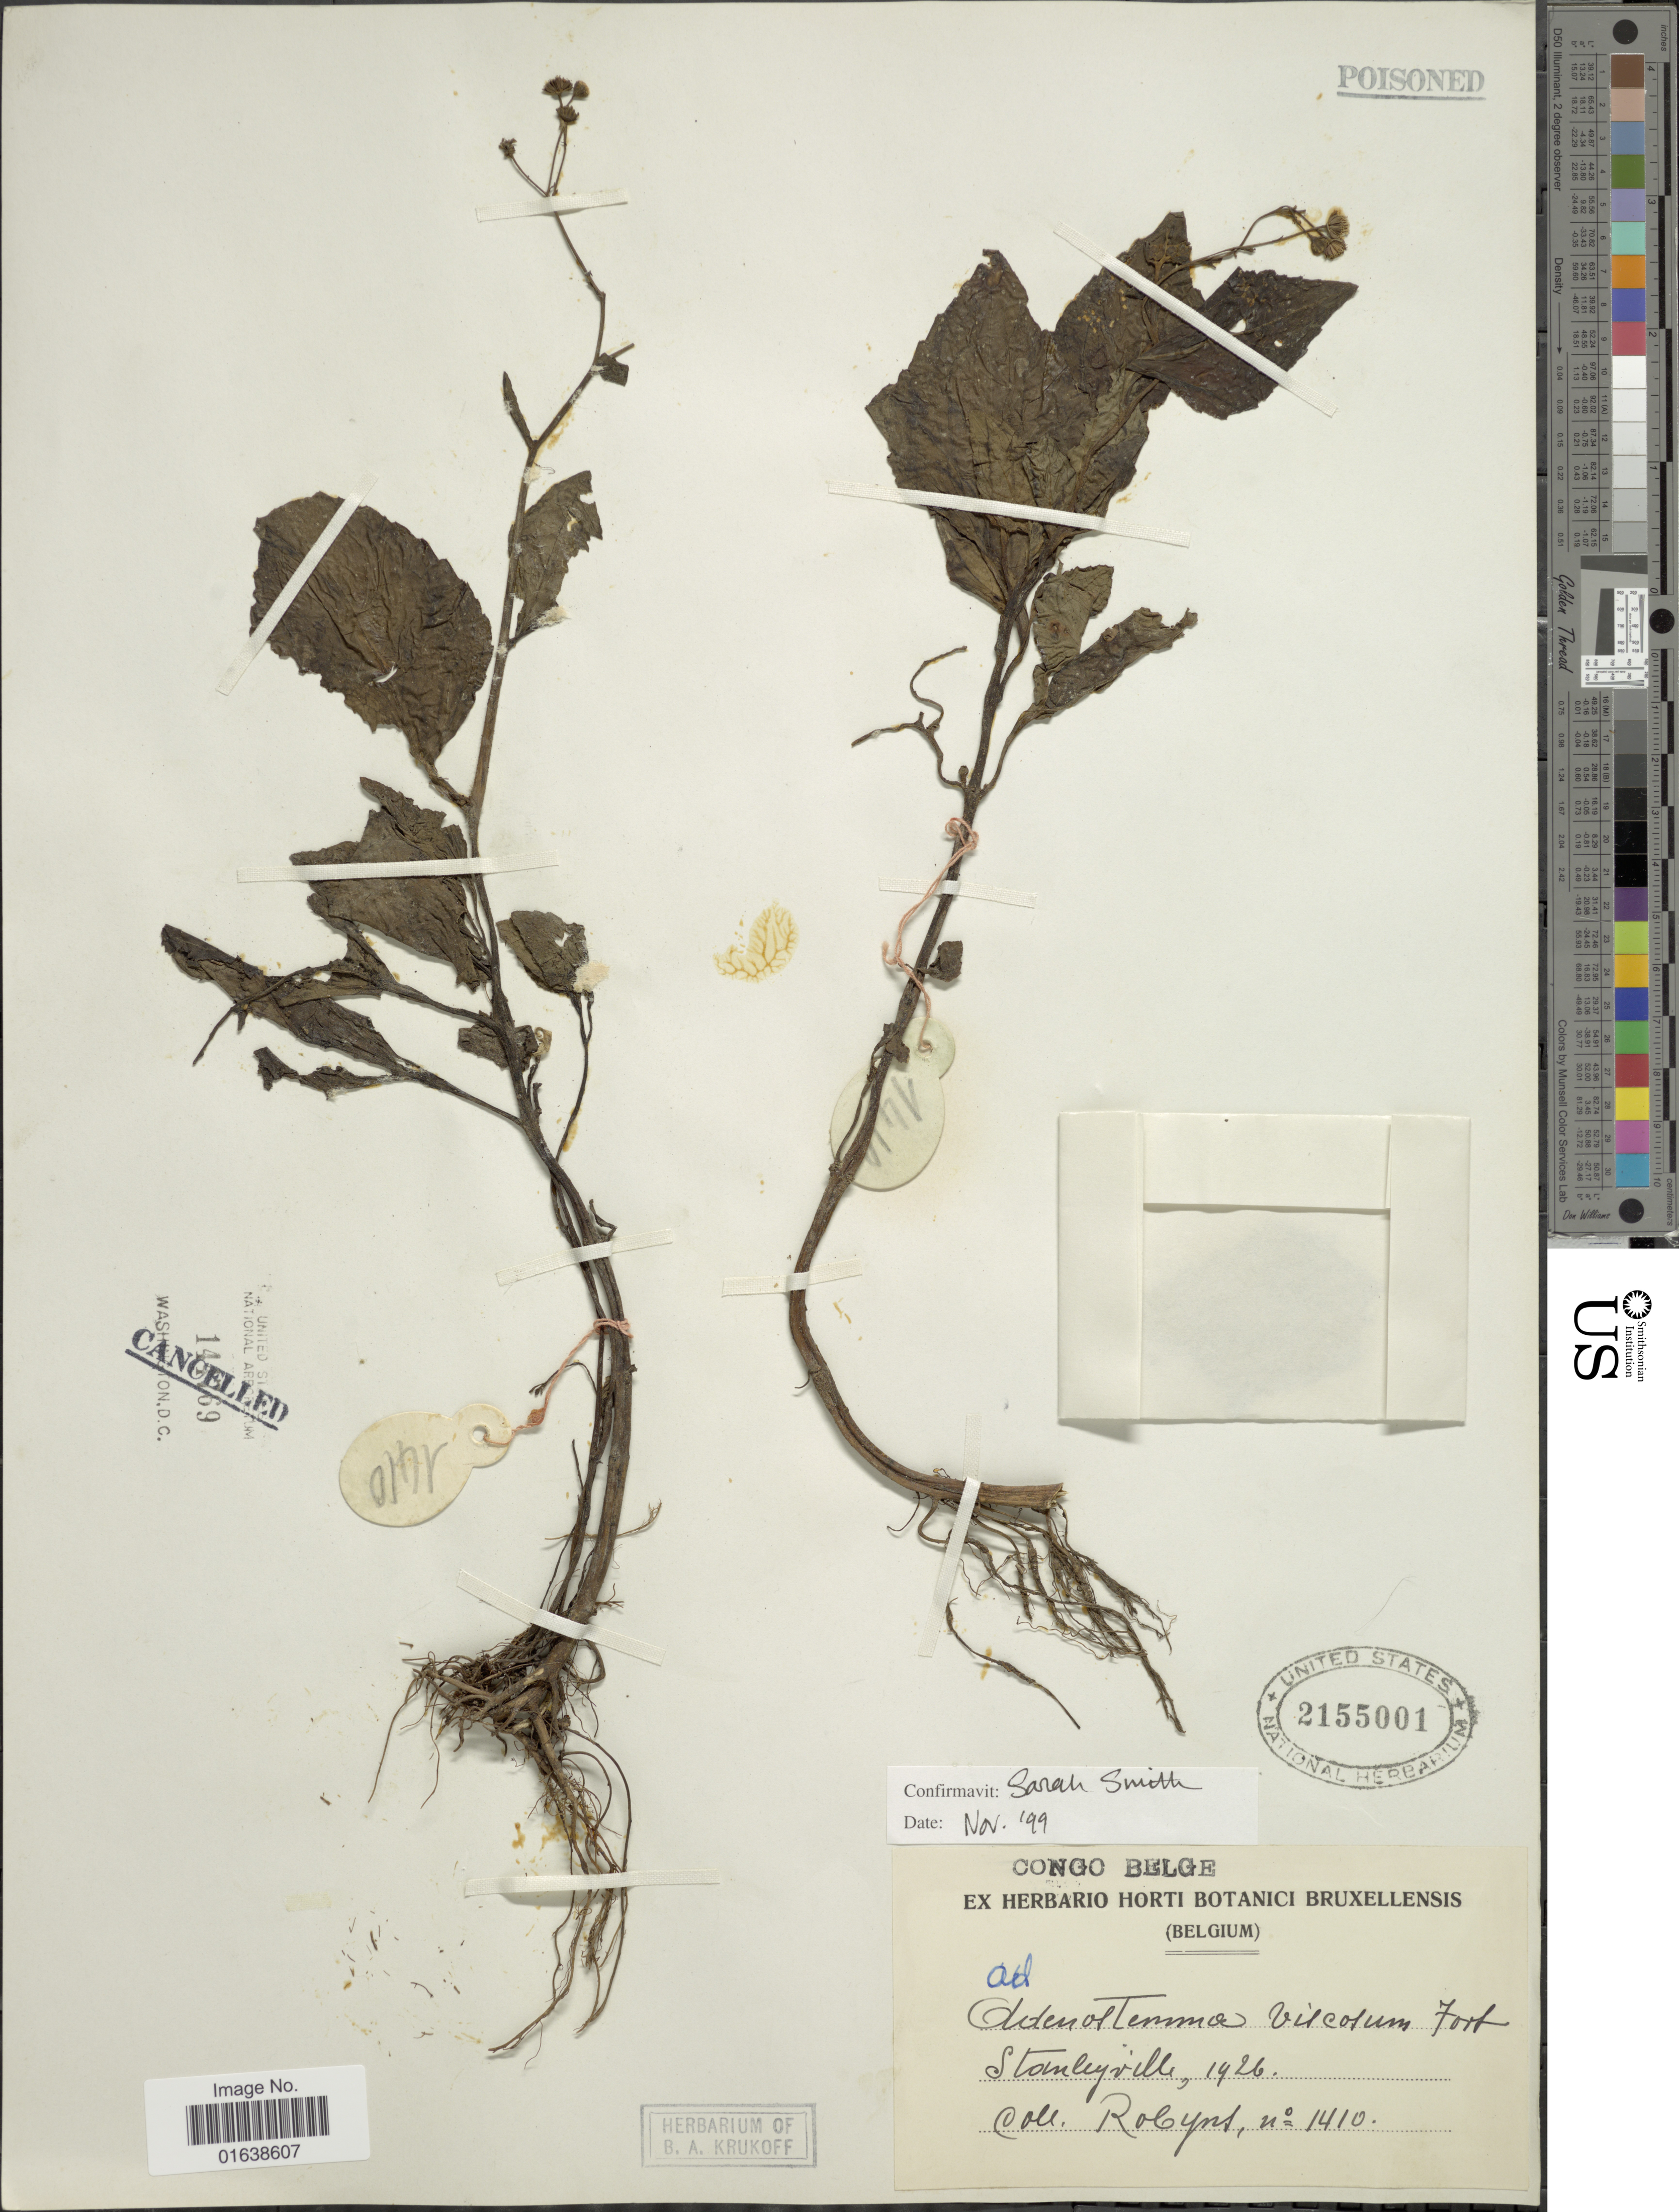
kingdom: Plantae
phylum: Tracheophyta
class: Magnoliopsida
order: Asterales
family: Asteraceae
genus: Adenostemma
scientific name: Adenostemma viscosum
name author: J.R. Forst. & G. Forst.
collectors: -. Robyns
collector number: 1410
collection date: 1926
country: Congo, Democratic Republic of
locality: Congo Belge. Stomleyville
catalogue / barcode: US 2155001